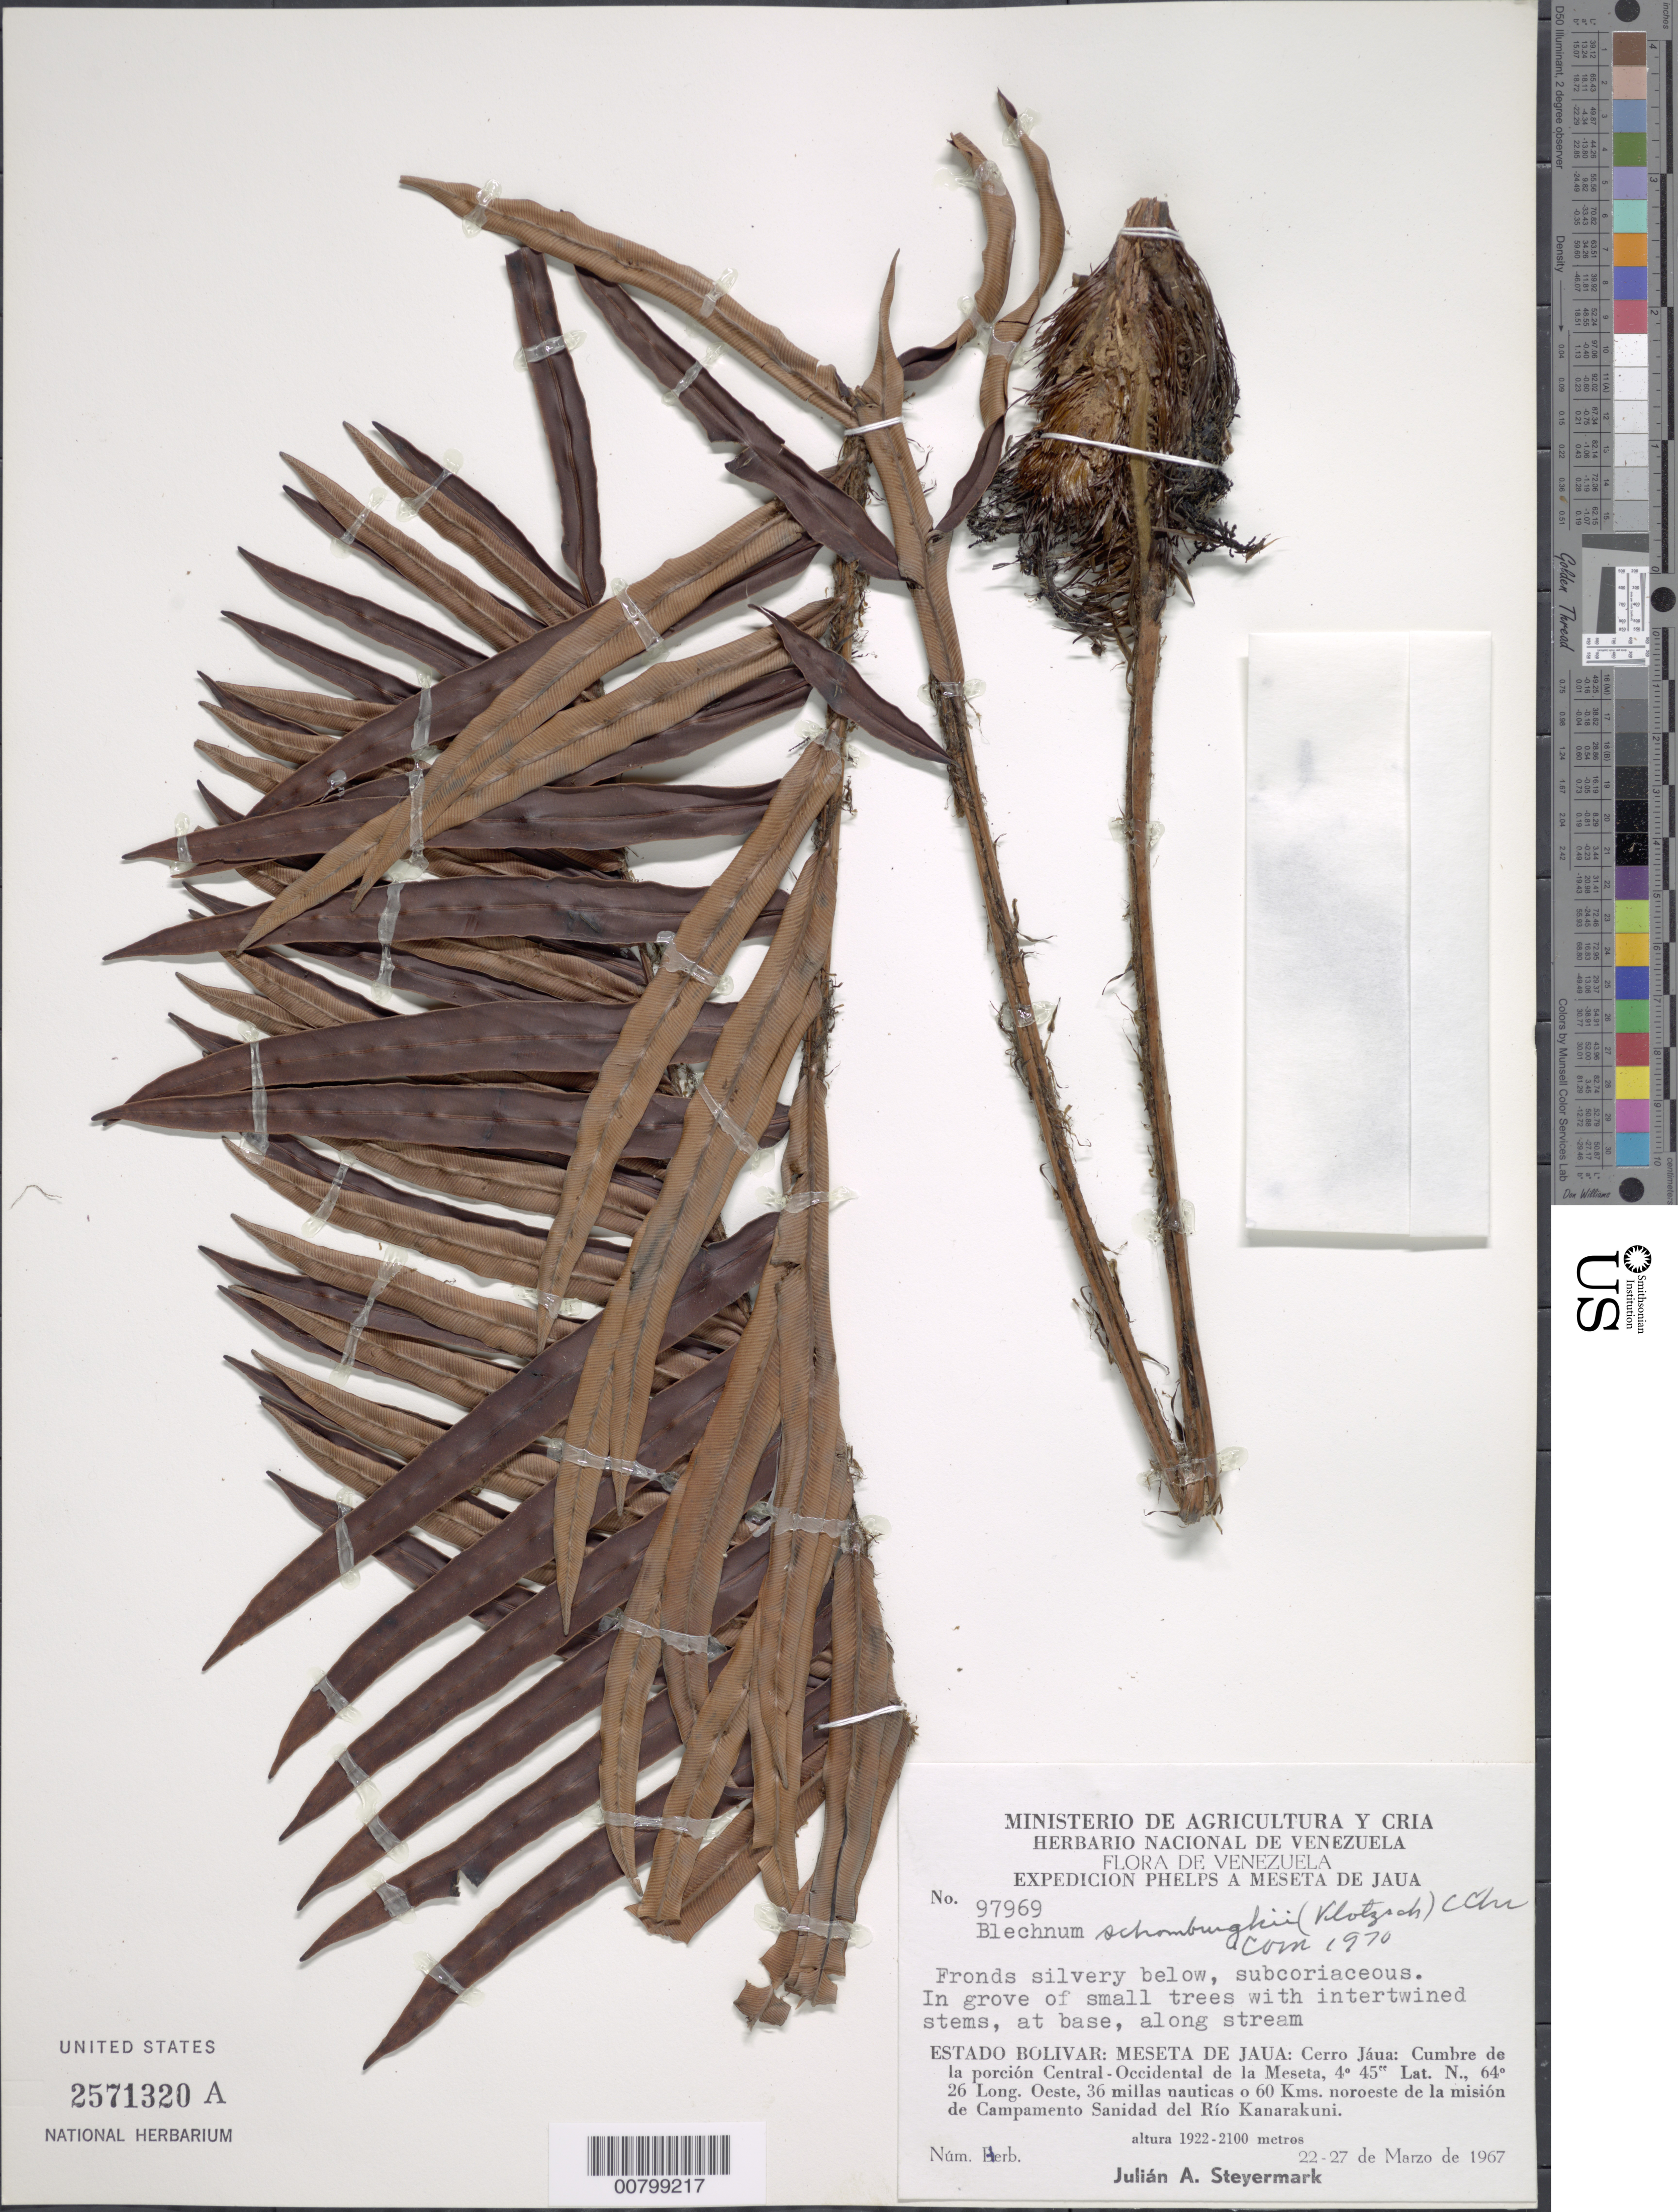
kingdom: Plantae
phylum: Tracheophyta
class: Polypodiopsida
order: Polypodiales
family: Blechnaceae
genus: Blechnum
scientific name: Blechnum schomburgkii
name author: (Klotzsch) C. Chr.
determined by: Morton, C. V.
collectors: J. Steyermark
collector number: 97969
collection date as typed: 22-Mar-67 to 27-Mar-67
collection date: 1967-03-22/1967-03-27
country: Venezuela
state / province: Bolívar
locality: Meseta del Jaua: Cerro Jáua, cumbre de la porcion Central-Occidental de la Meseta, 36 millas nauticas o 60 km NO de la mision de Campamento Sanidad del Río Kanarakuni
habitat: Grove of small trees with intertwined stems at base, along stream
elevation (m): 1922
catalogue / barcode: US 2571320A